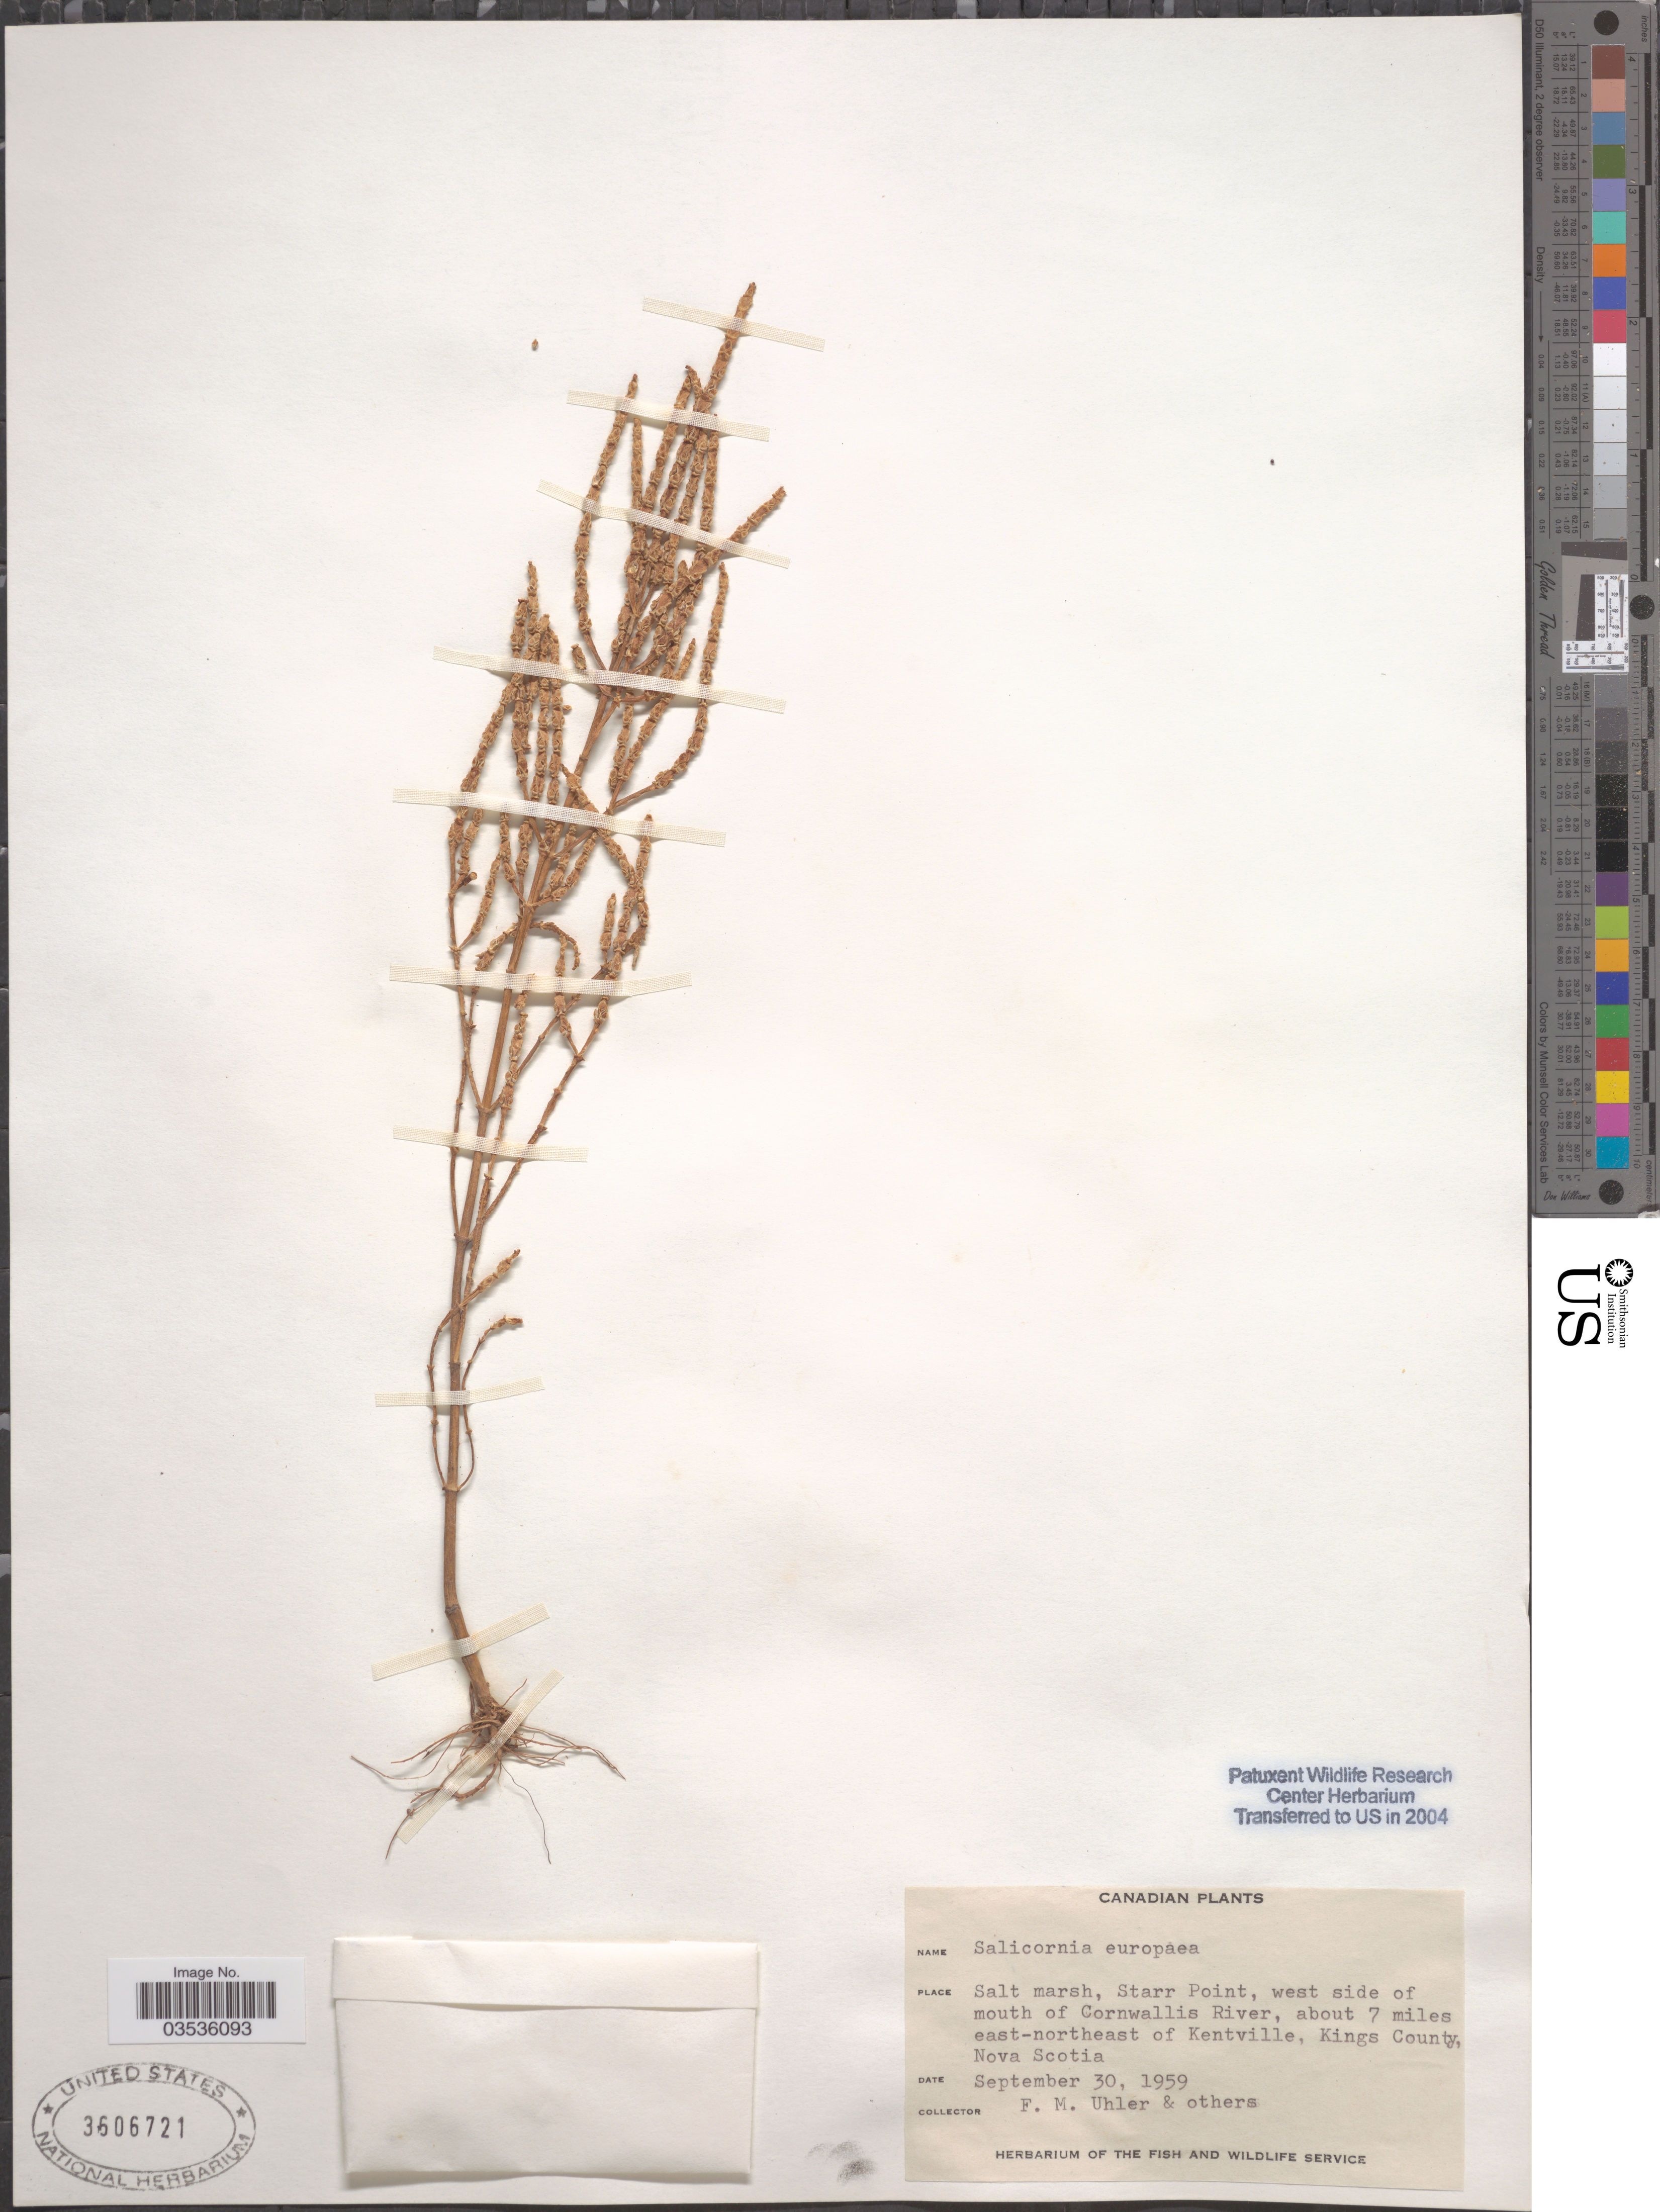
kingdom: Plantae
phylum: Tracheophyta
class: Magnoliopsida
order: Caryophyllales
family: Amaranthaceae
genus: Salicornia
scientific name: Salicornia europaea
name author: L.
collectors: F. M. Uhler & et al.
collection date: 1959-09-30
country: Canada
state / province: Nova Scotia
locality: Salt marsh, Starr Point, west side of mouth of Cornwallis River, about 7 miles east-northeast of Kentville, Kings County.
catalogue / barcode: US 3606721